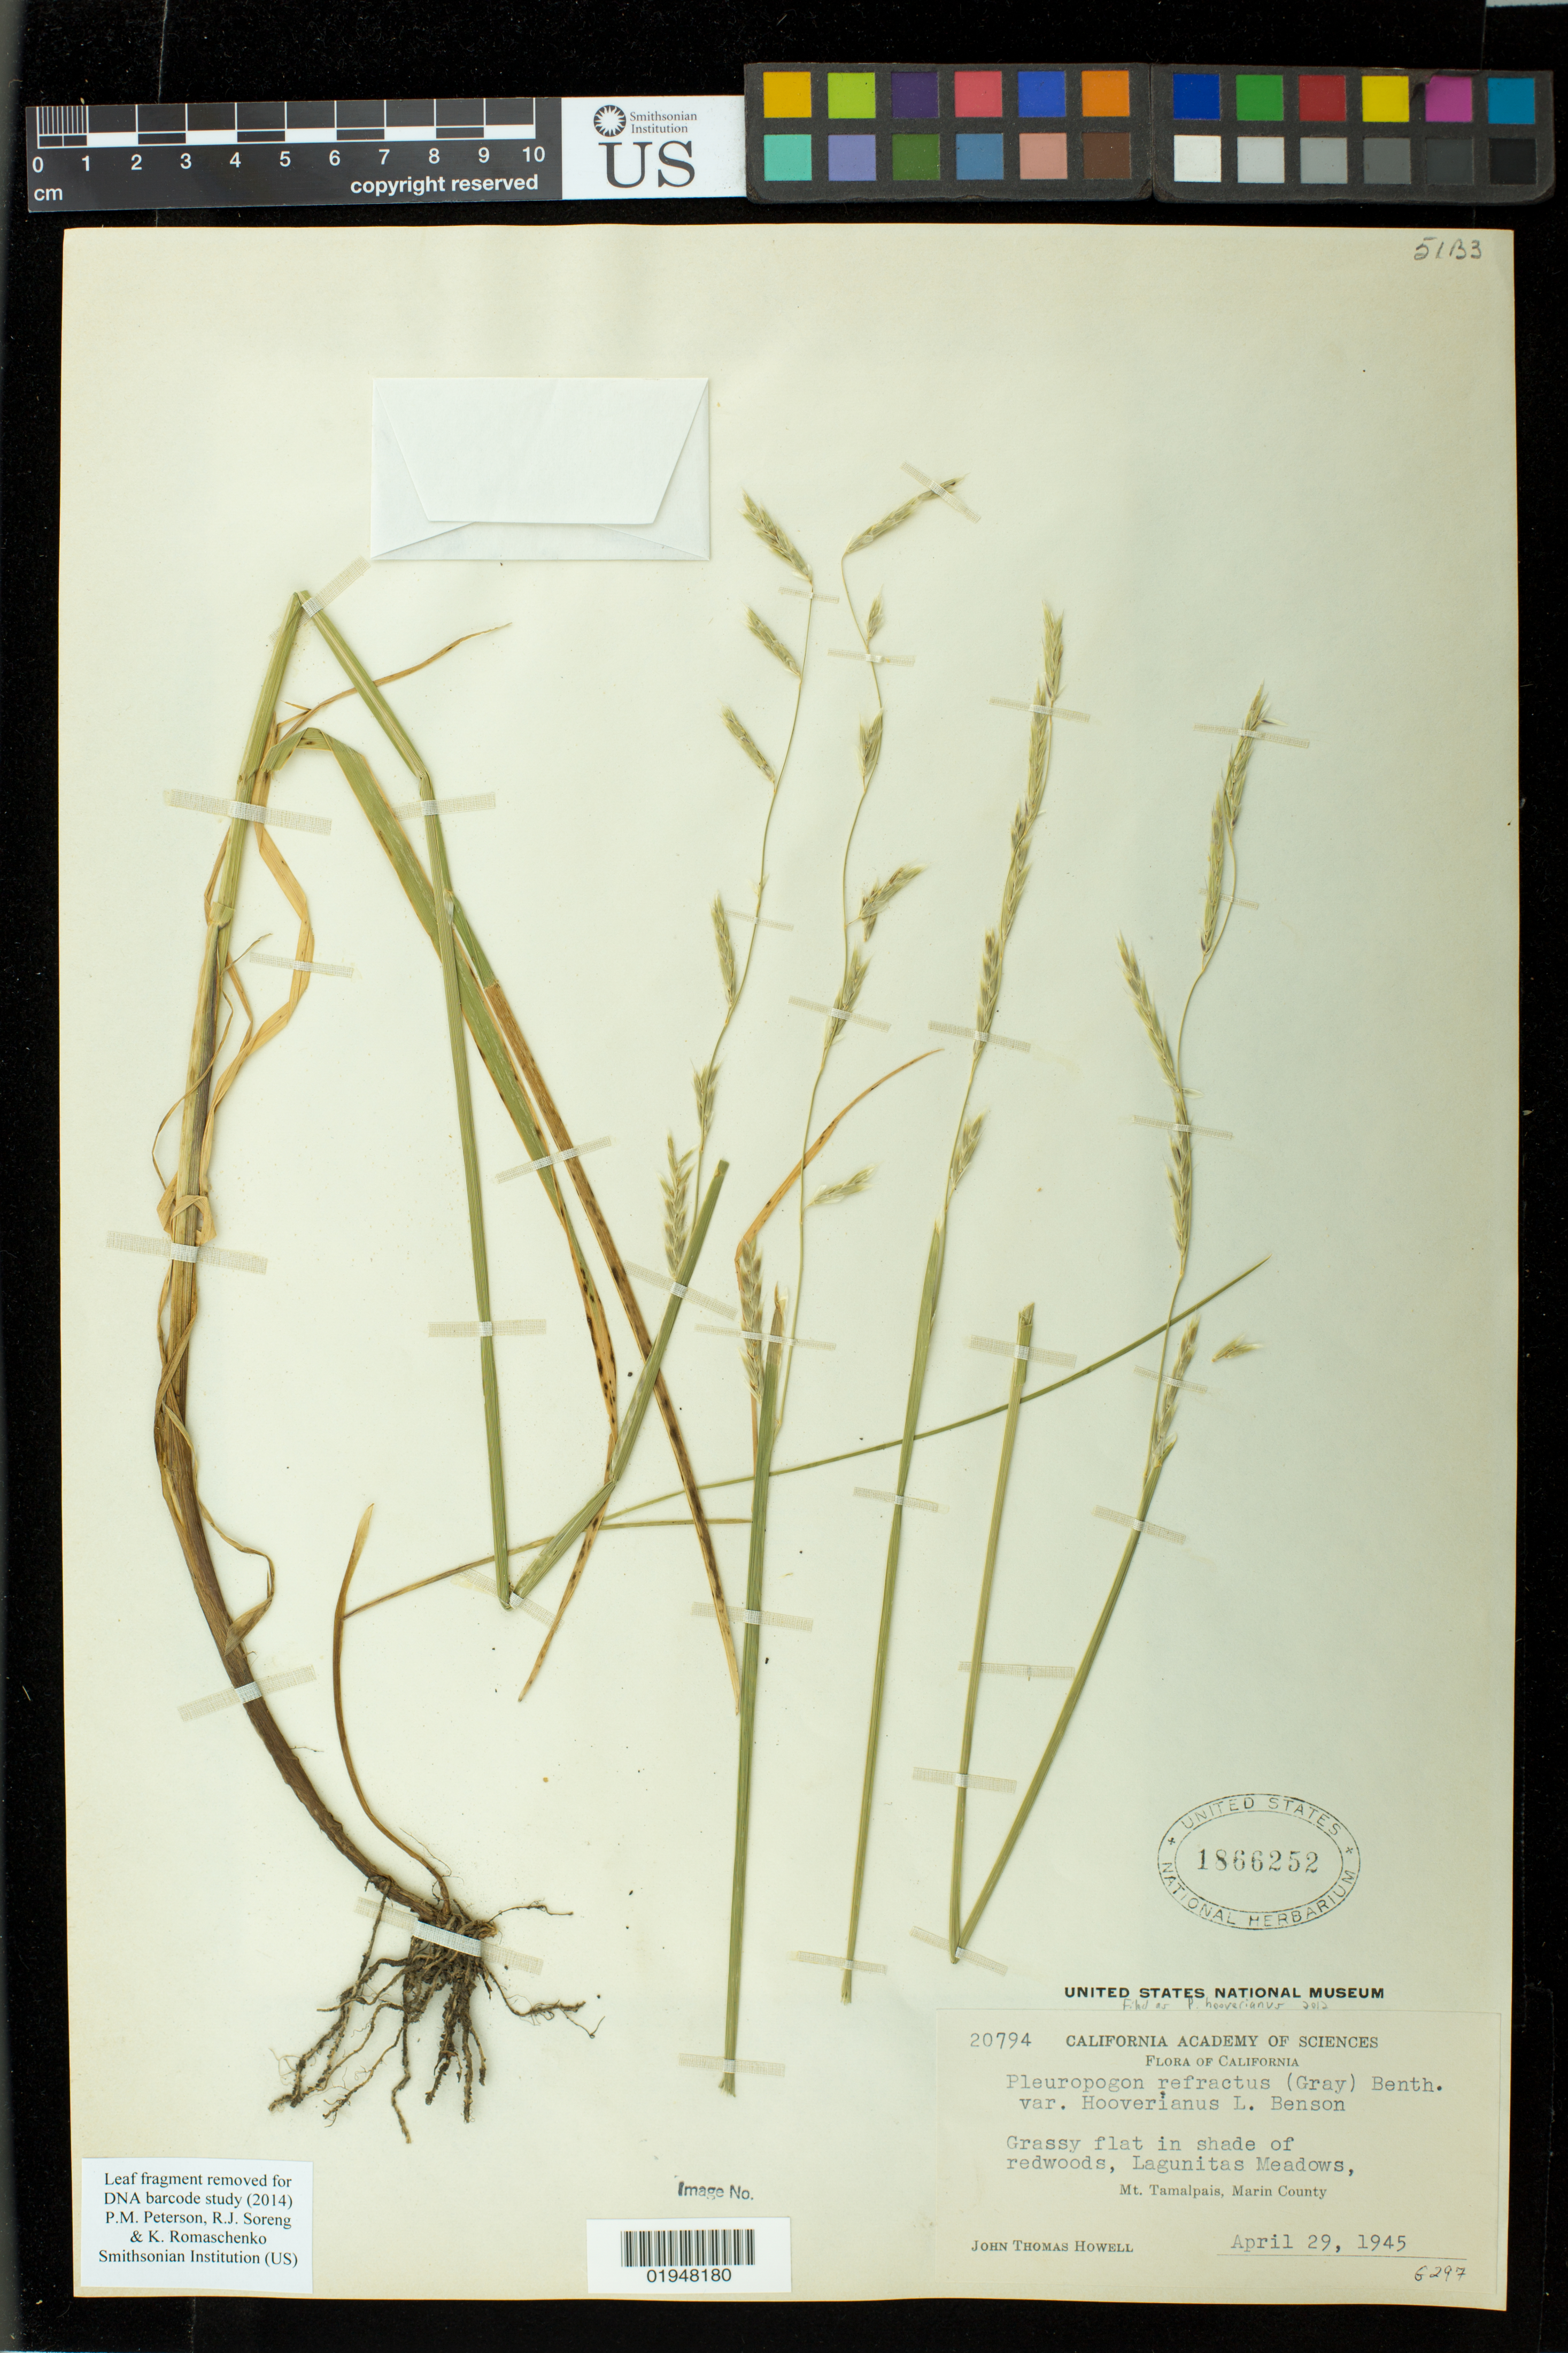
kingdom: Plantae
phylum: Tracheophyta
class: Liliopsida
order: Poales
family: Poaceae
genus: Pleuropogon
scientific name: Pleuropogon hooverianus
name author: (L.D. Benson) J.T. Howell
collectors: J. T. Howell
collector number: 20794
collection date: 1945-04-29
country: United States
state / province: California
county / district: Marin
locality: Lagunitas Meadows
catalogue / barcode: US 1866252